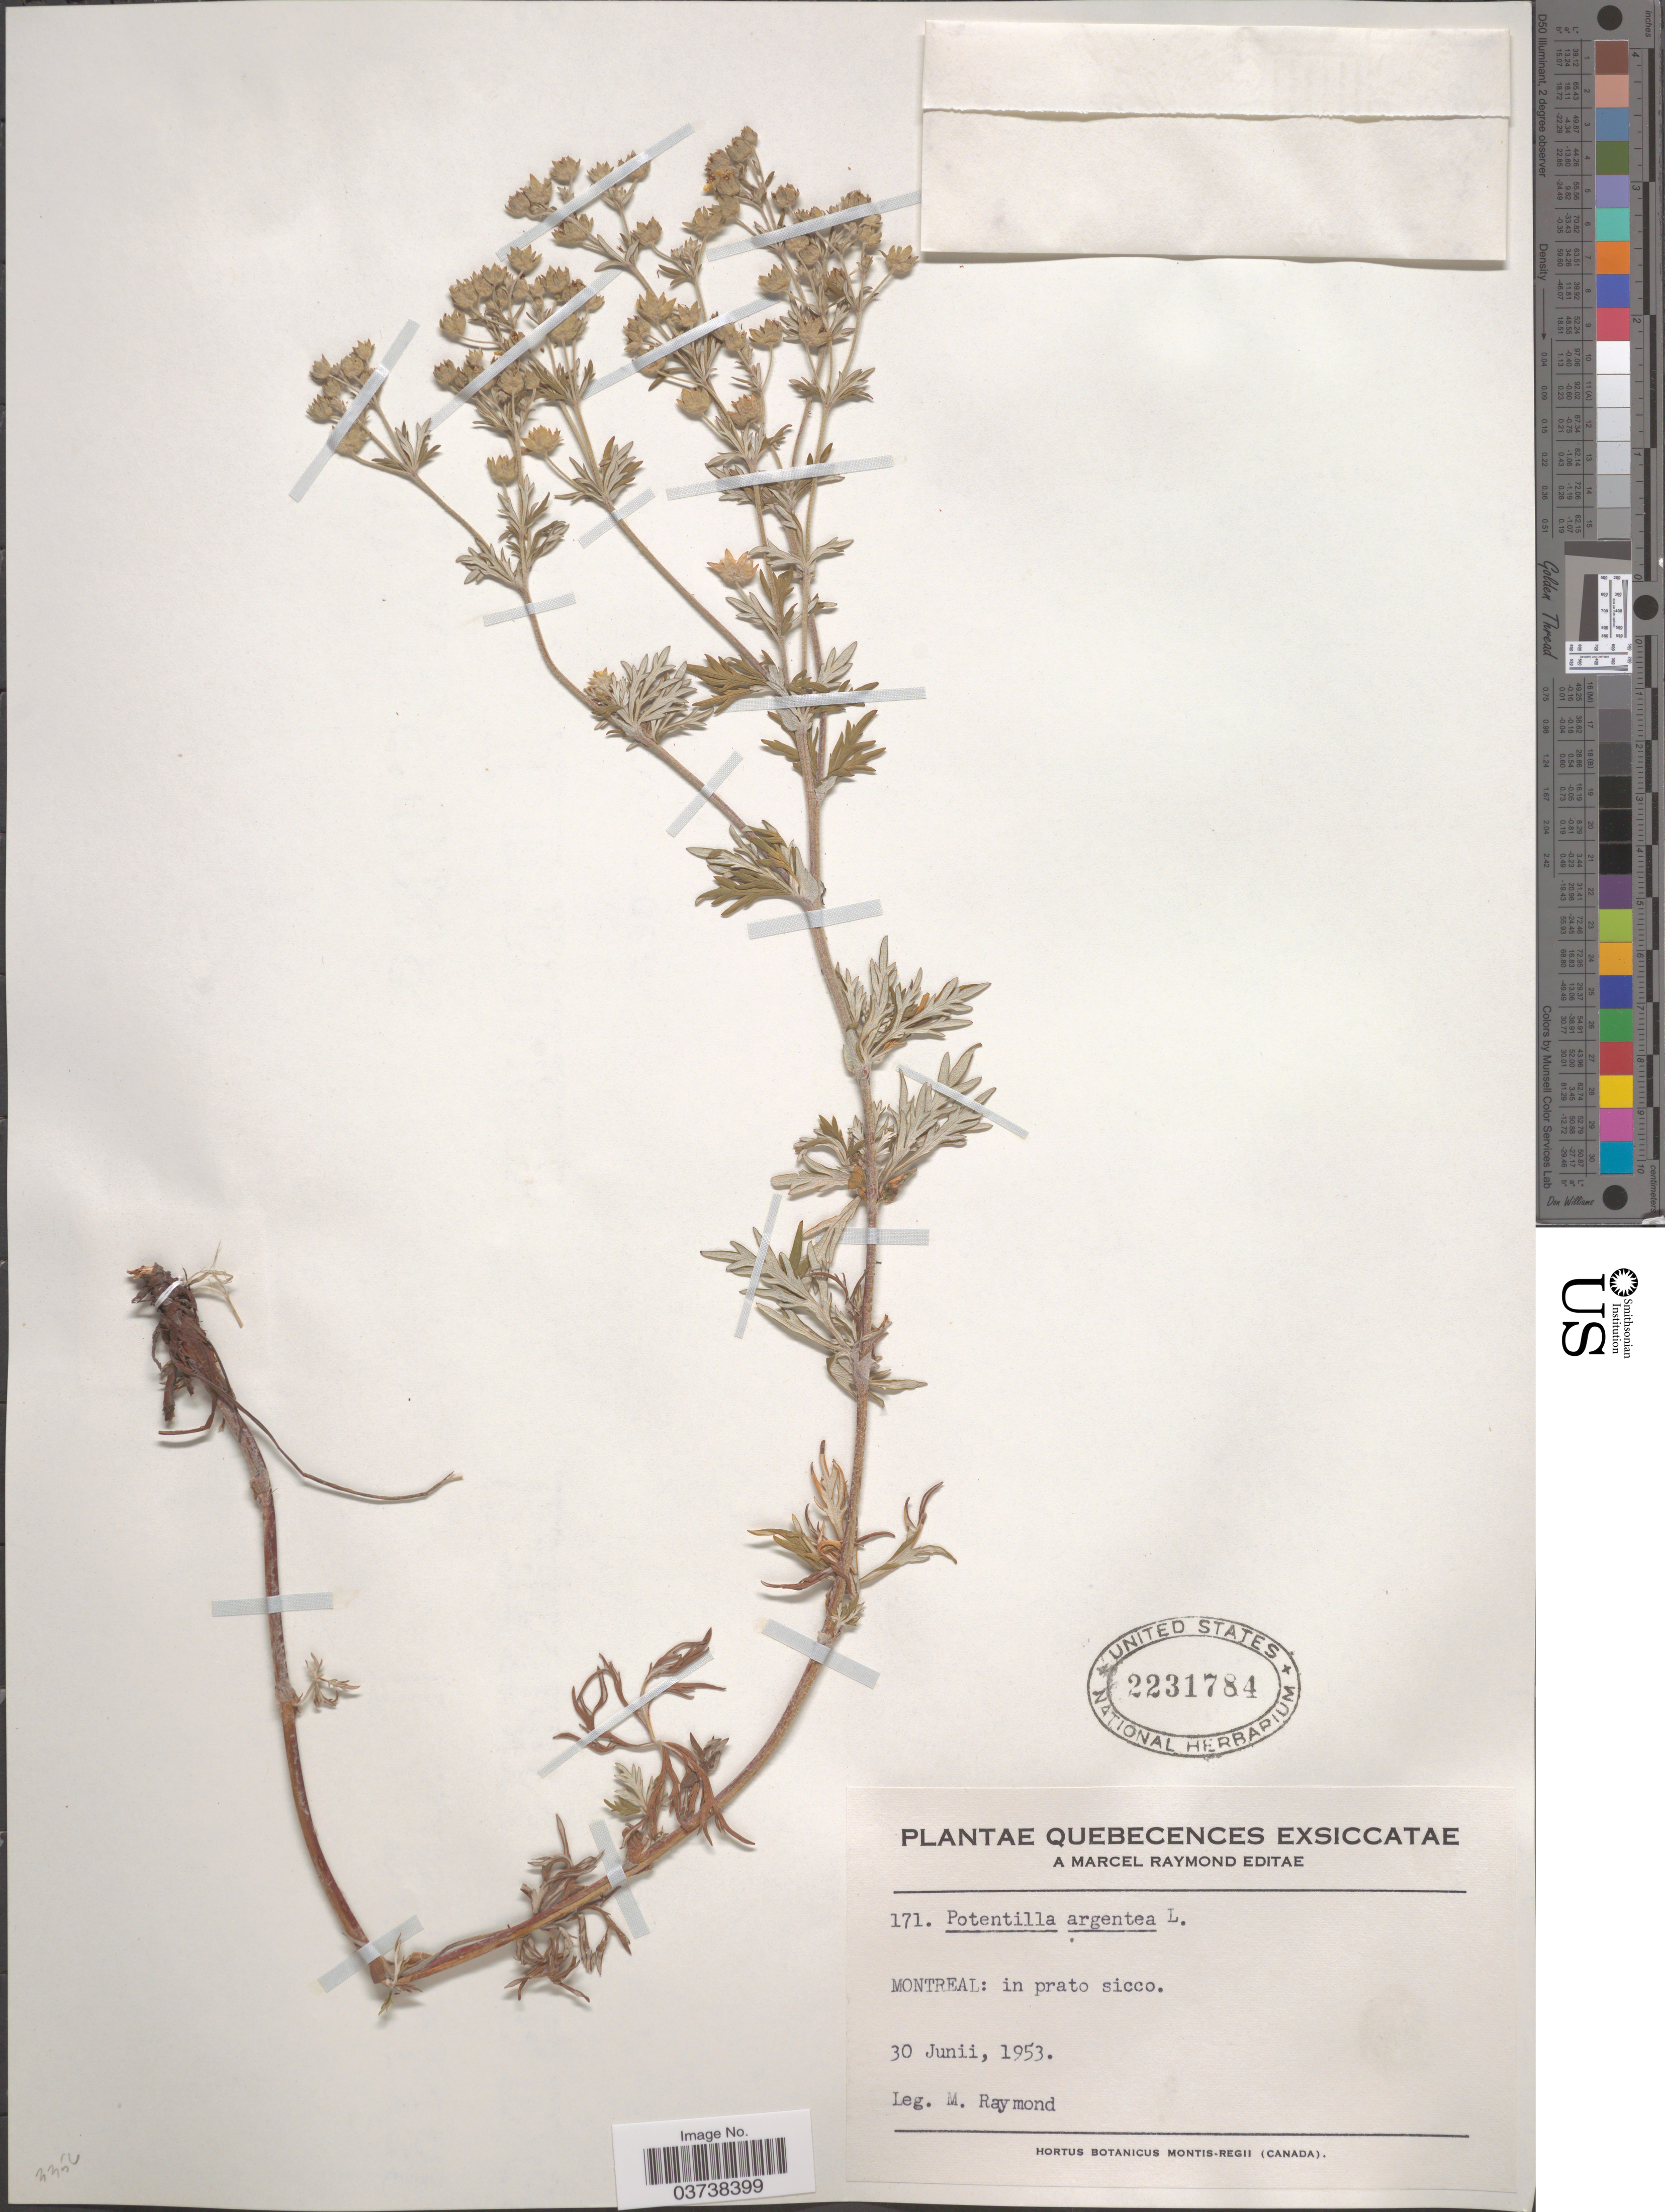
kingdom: Plantae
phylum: Tracheophyta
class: Magnoliopsida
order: Rosales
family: Rosaceae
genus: Potentilla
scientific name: Potentilla argentea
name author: L.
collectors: M. Raymond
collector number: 171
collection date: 1953-06-30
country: Canada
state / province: Quebec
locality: Montreal: in prato sicco.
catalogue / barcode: US 2231784